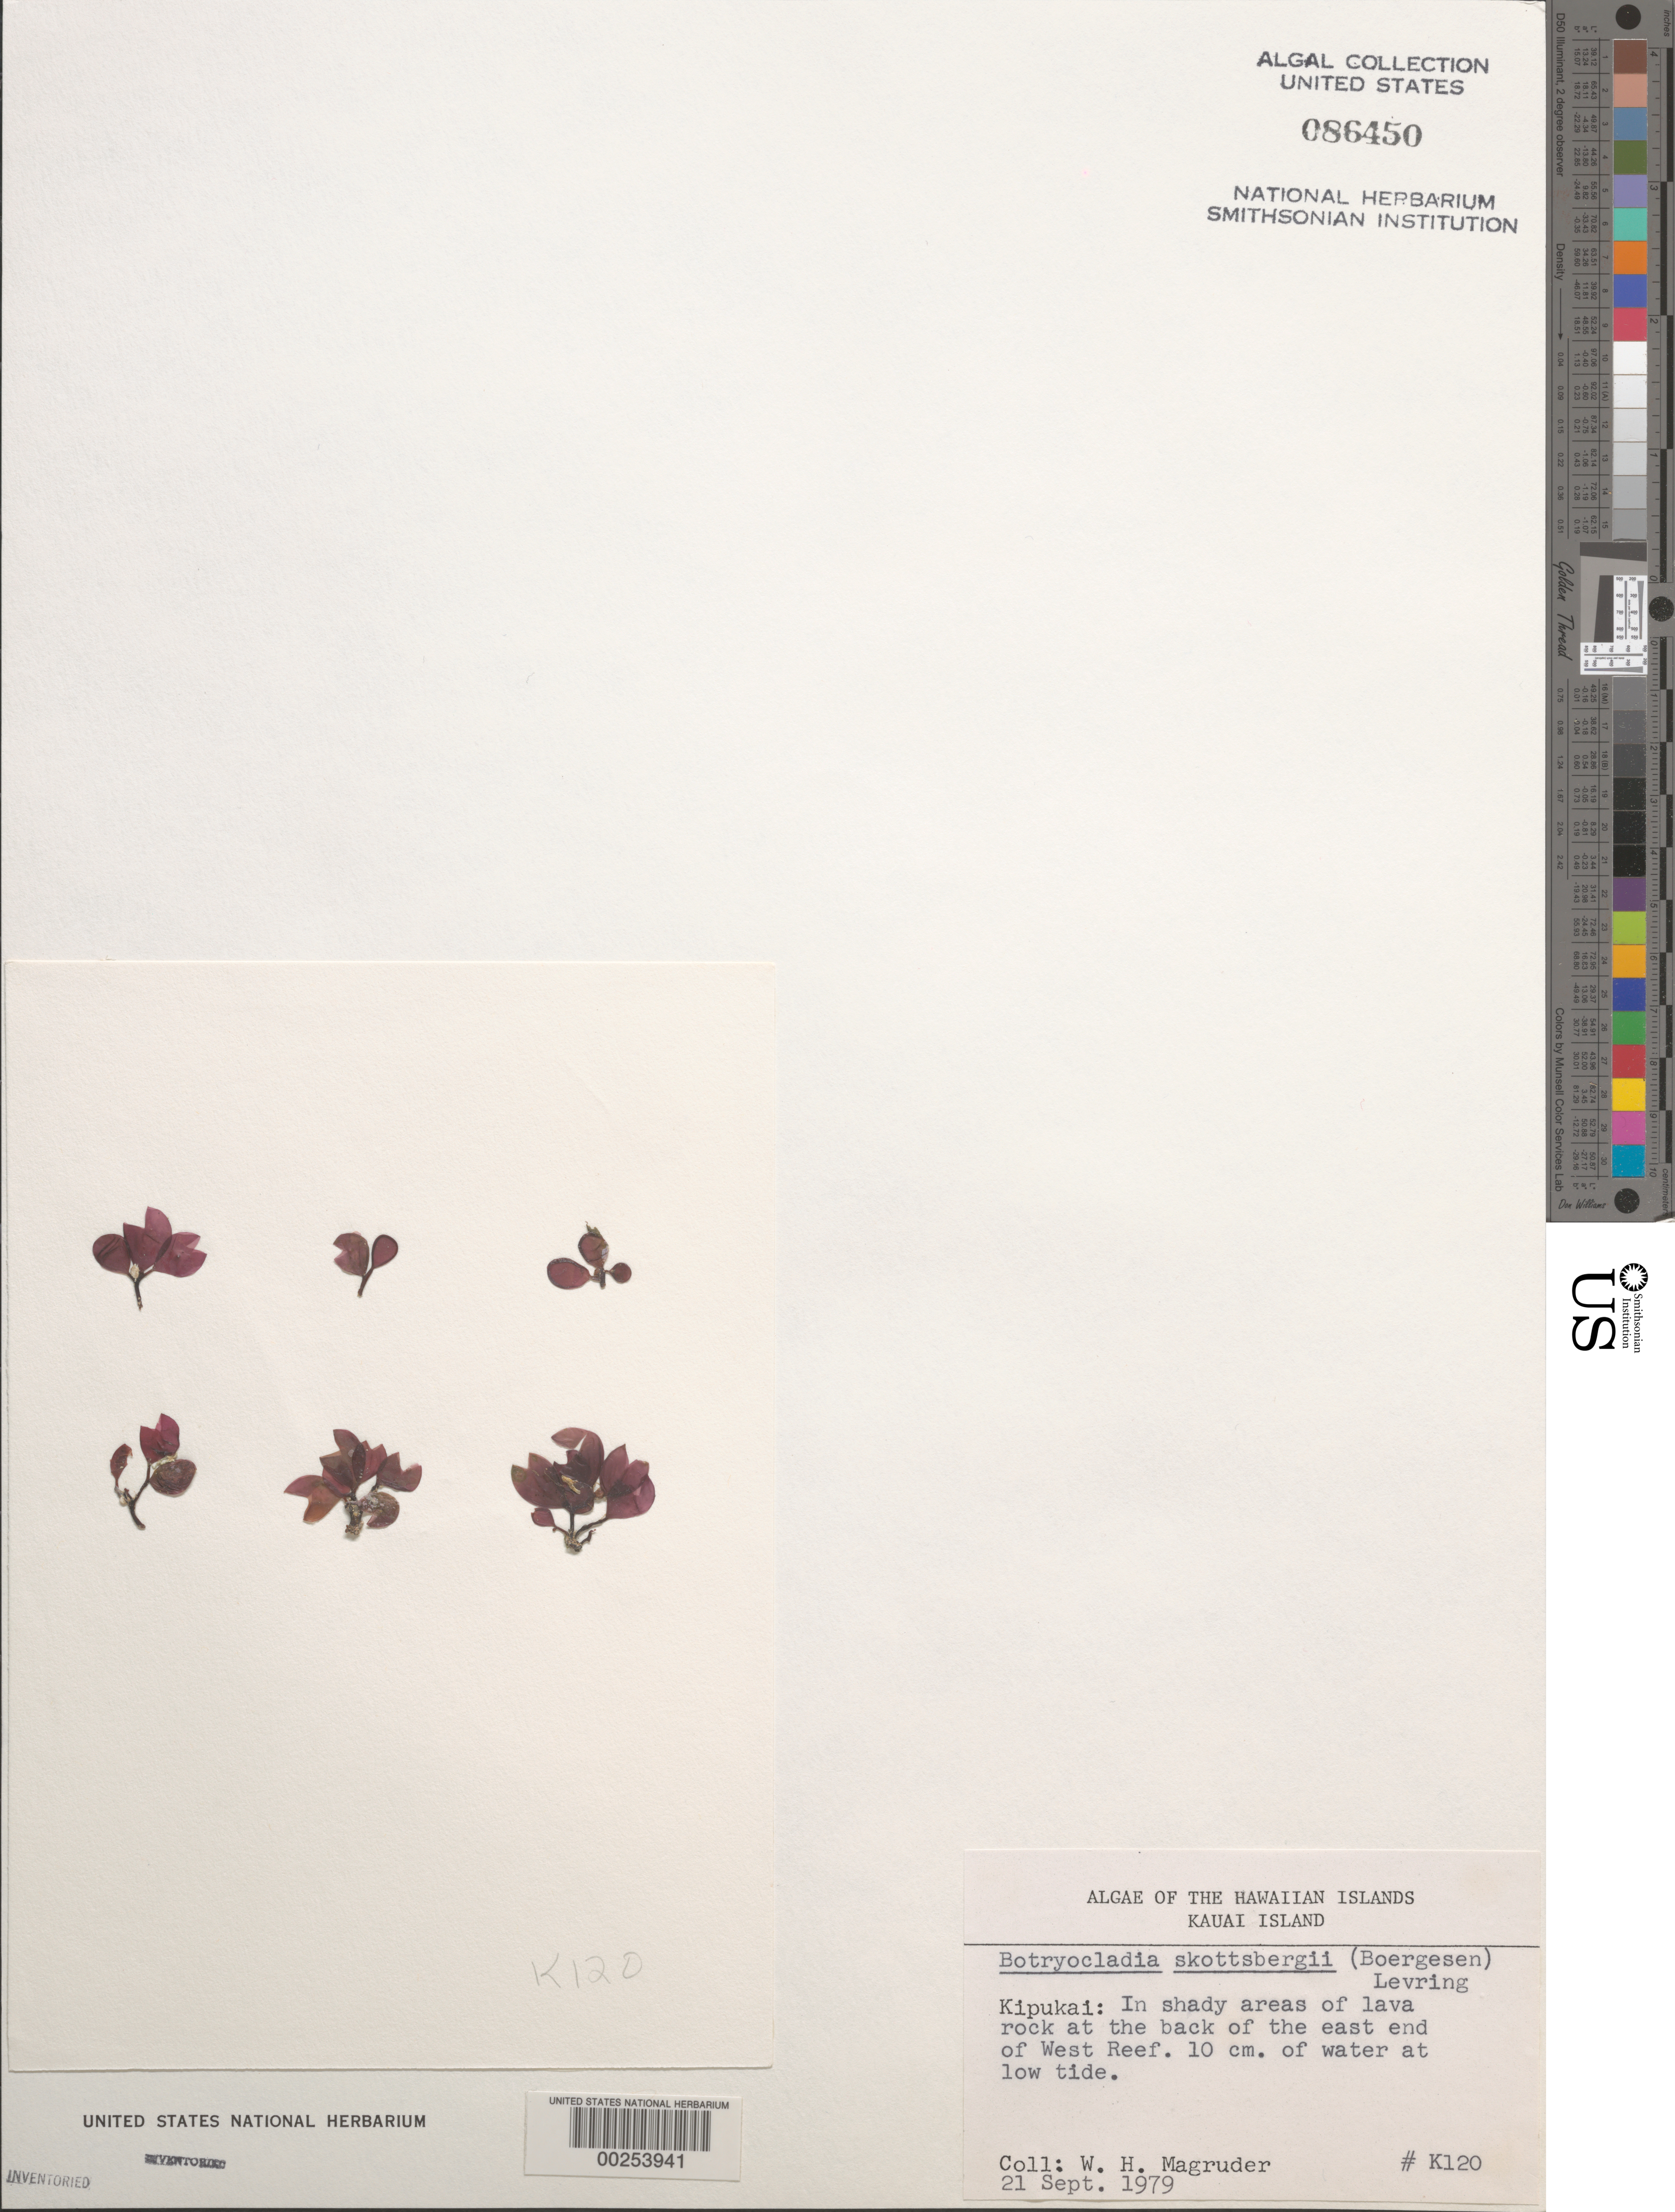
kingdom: Plantae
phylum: Rhodophyta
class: Florideophyceae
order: Rhodymeniales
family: Rhodymeniaceae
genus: Botryocladia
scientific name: Botryocladia skottsbergii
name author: (Børgesen) Levring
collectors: W. Magruder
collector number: K120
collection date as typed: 21 Sep 1979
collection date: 1979-09-21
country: United States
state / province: Hawaii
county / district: Kauai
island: Kaua'i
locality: Kipukai, West Reef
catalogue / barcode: US 86450